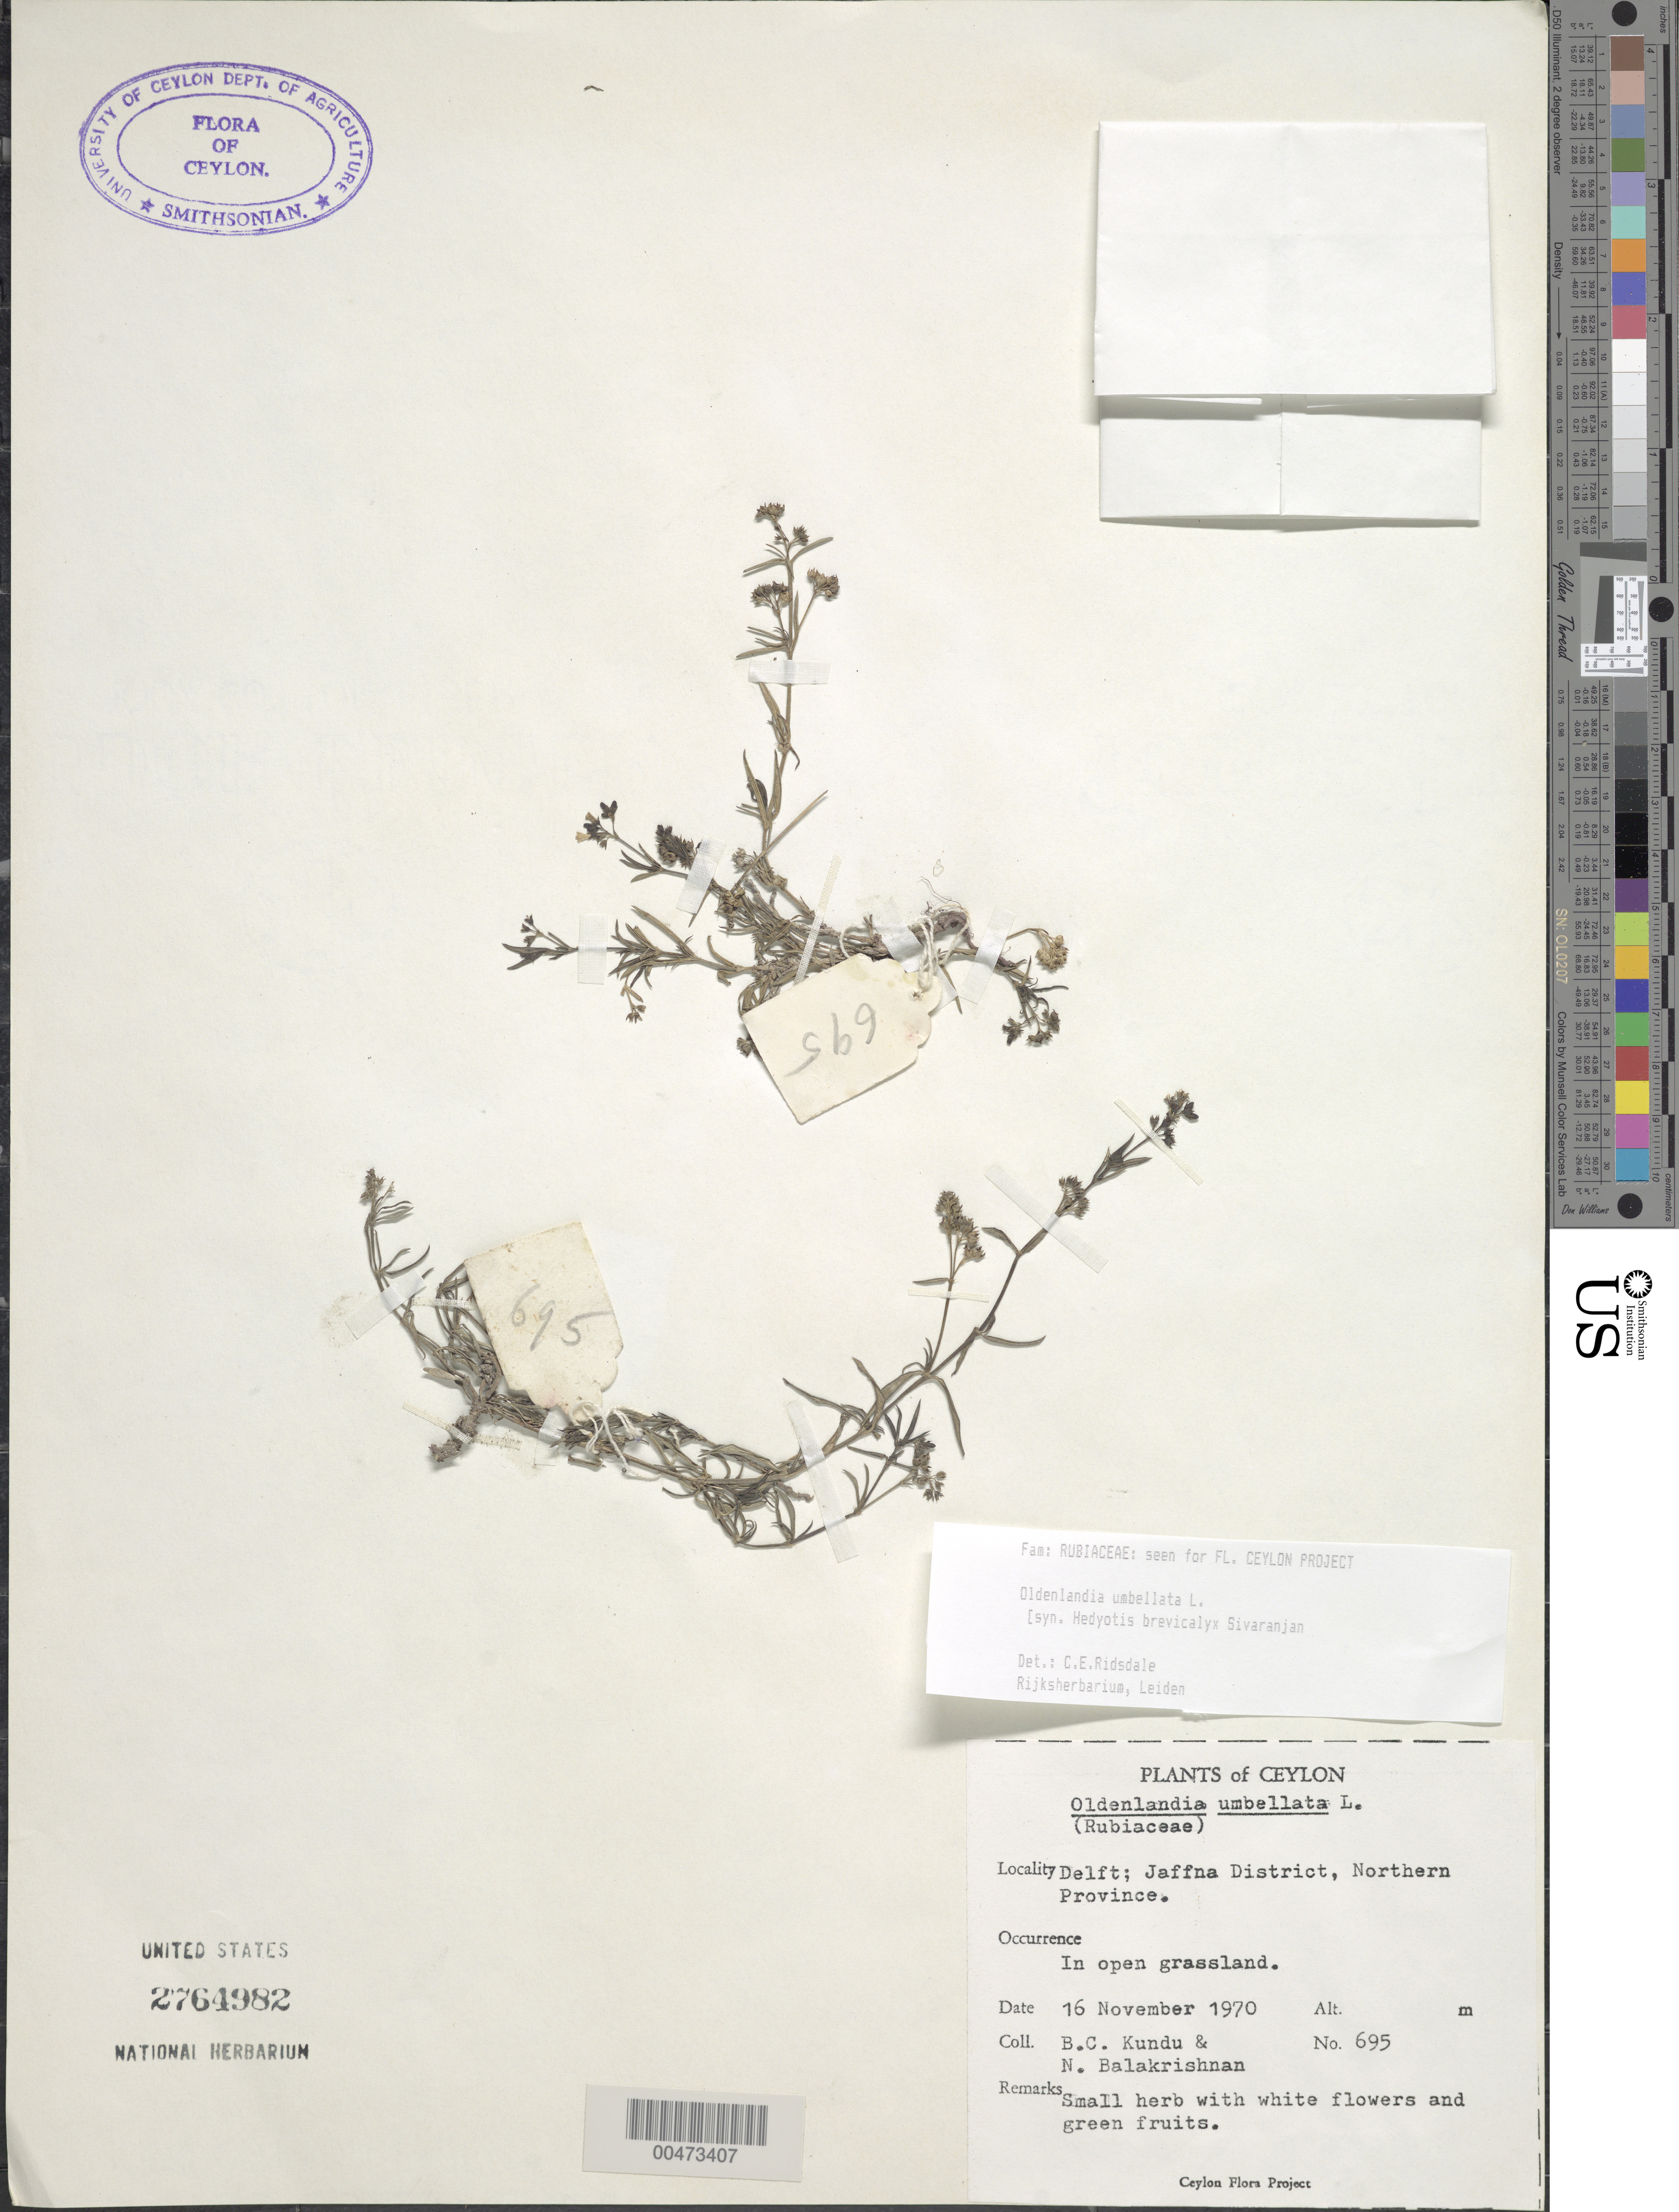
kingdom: Plantae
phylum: Tracheophyta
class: Magnoliopsida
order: Gentianales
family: Rubiaceae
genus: Oldenlandia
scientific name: Oldenlandia umbellata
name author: L.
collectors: B. C. Kundu & N. Balakrishnan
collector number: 695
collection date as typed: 16 Nov 1970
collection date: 1970-11-16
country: Sri Lanka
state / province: Northern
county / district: Jaffna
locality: Delft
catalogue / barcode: US 2764982